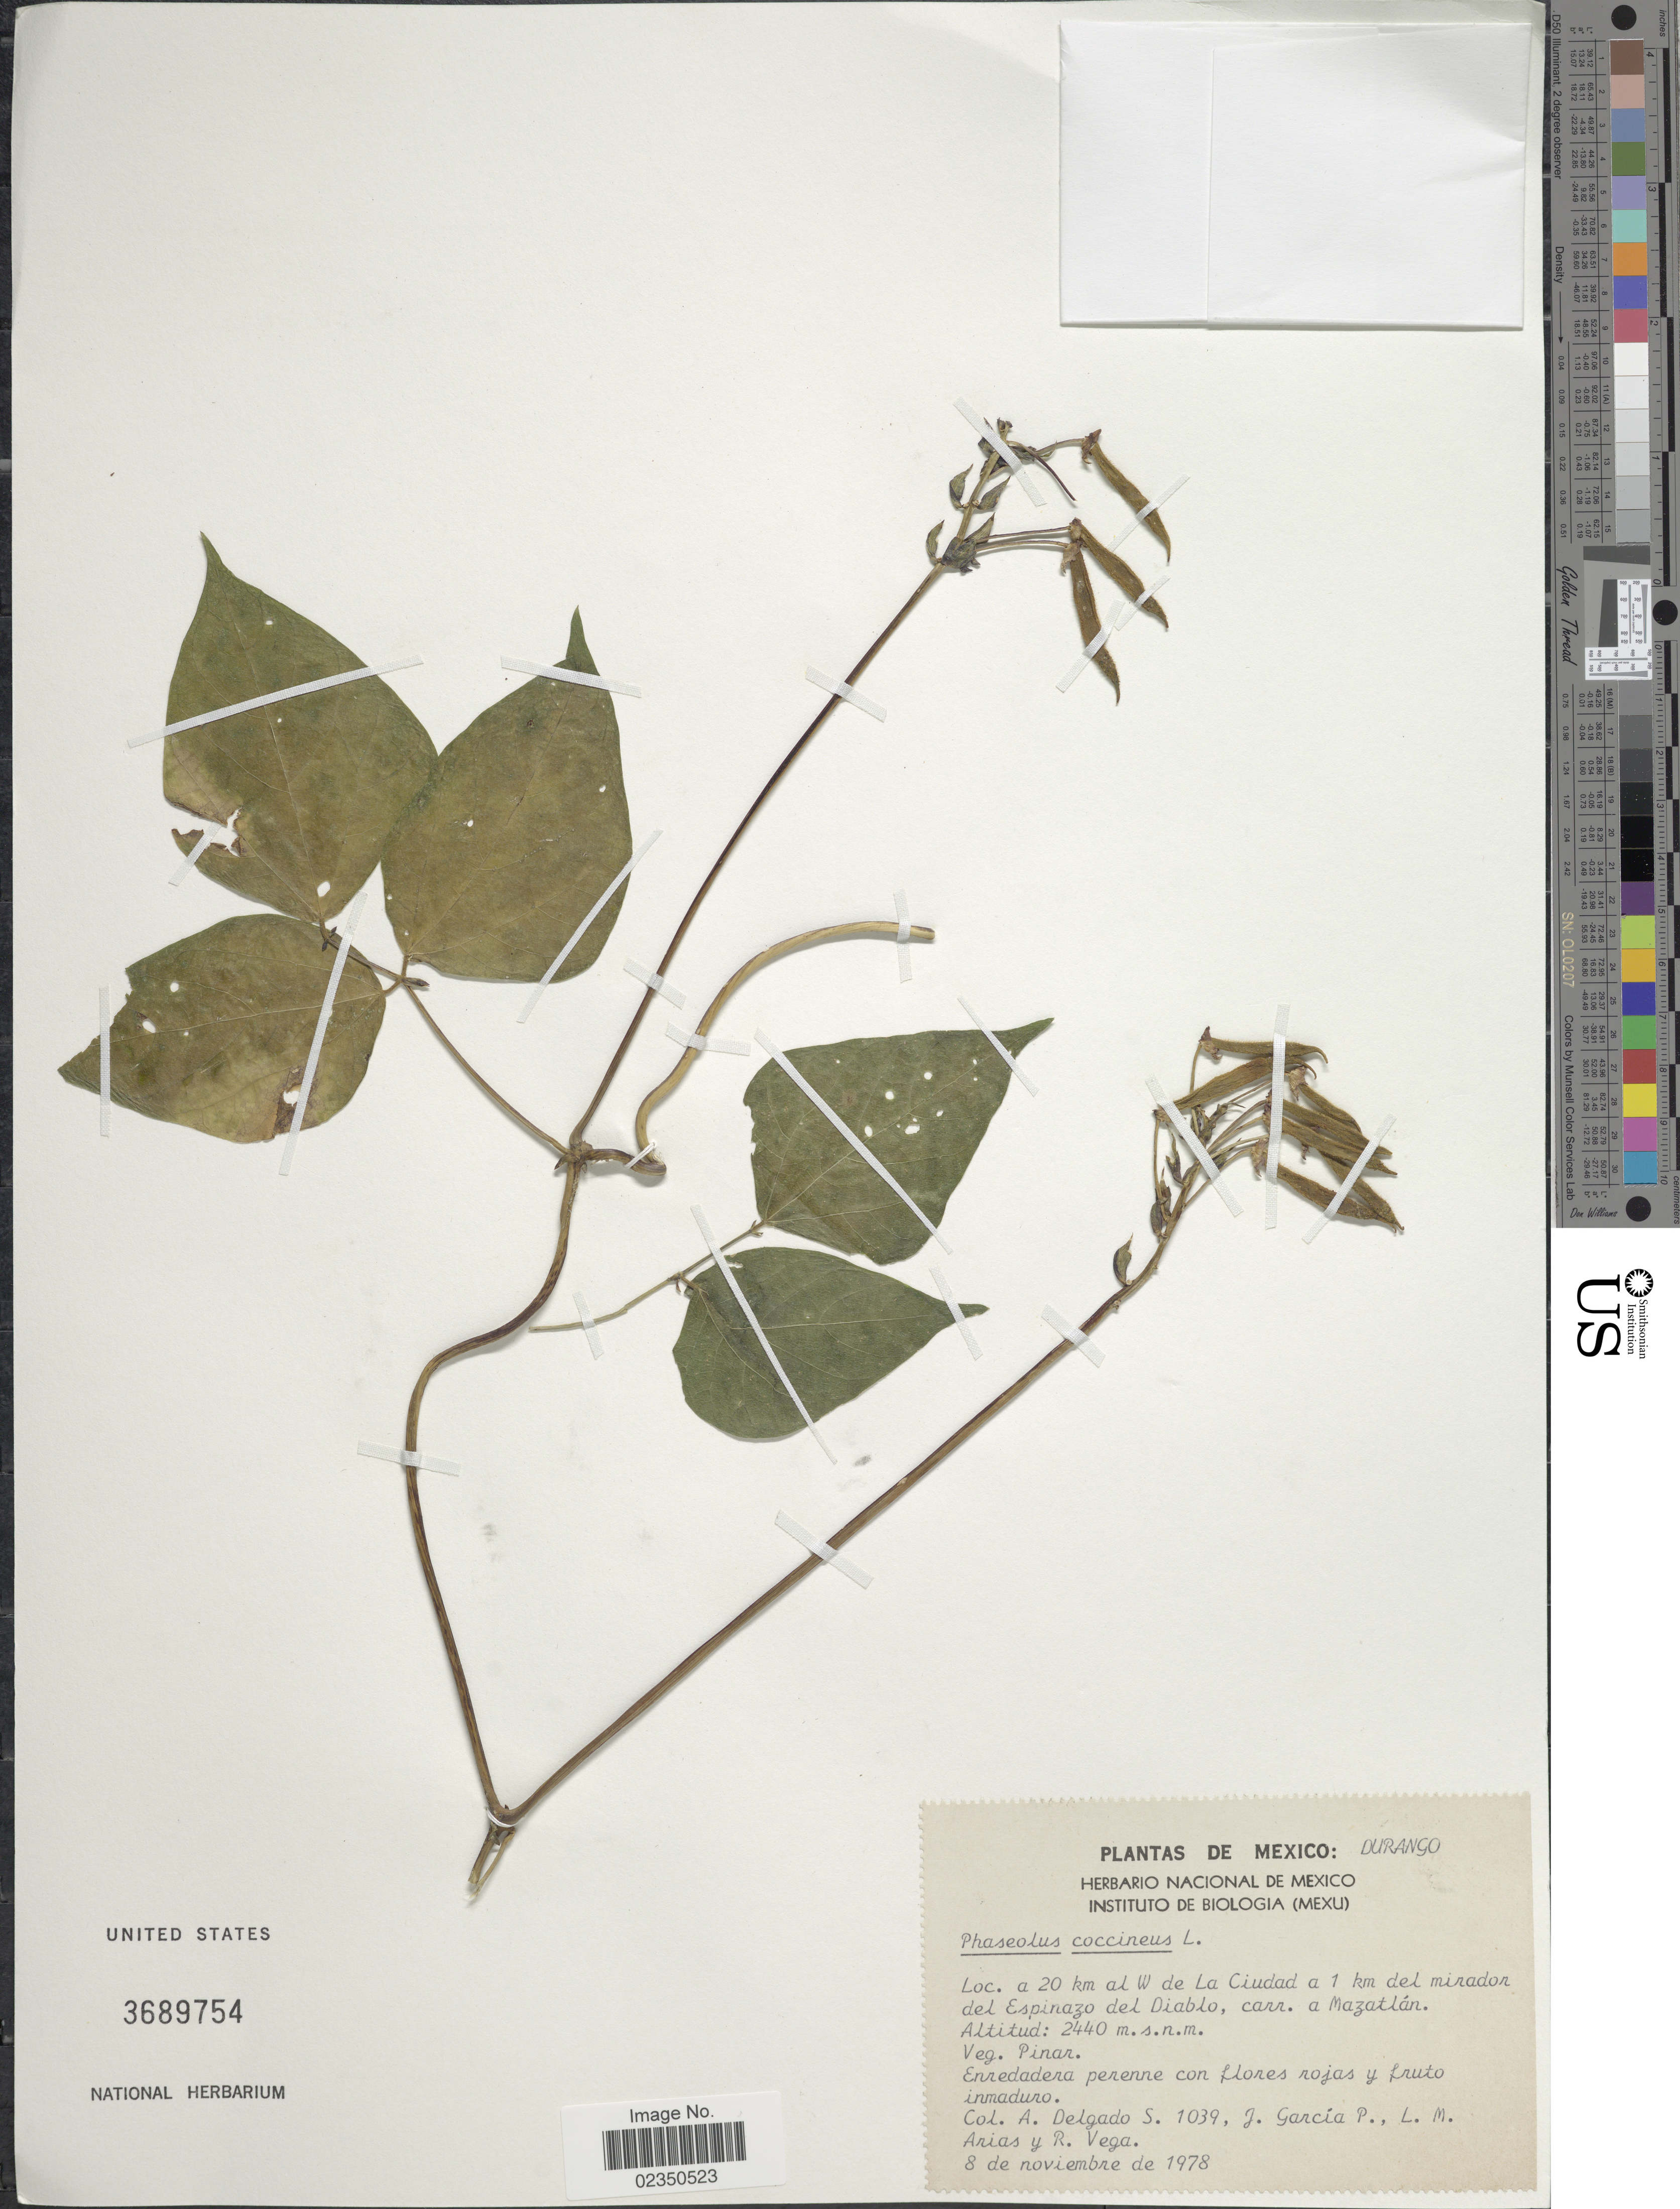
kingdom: Plantae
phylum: Tracheophyta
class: Magnoliopsida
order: Fabales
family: Fabaceae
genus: Phaseolus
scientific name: Phaseolus coccineus var. coccineus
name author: L.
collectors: A. Delgado S., J. García-P., L. Arias & R. Vega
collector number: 1039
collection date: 1978-11-08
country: Mexico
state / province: Durango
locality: A 20 km al O de la Ciudad a 1 km del Mirador del Espinazo del Diablo, carr. a Mazatlan.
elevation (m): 2440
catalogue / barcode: US 3689754